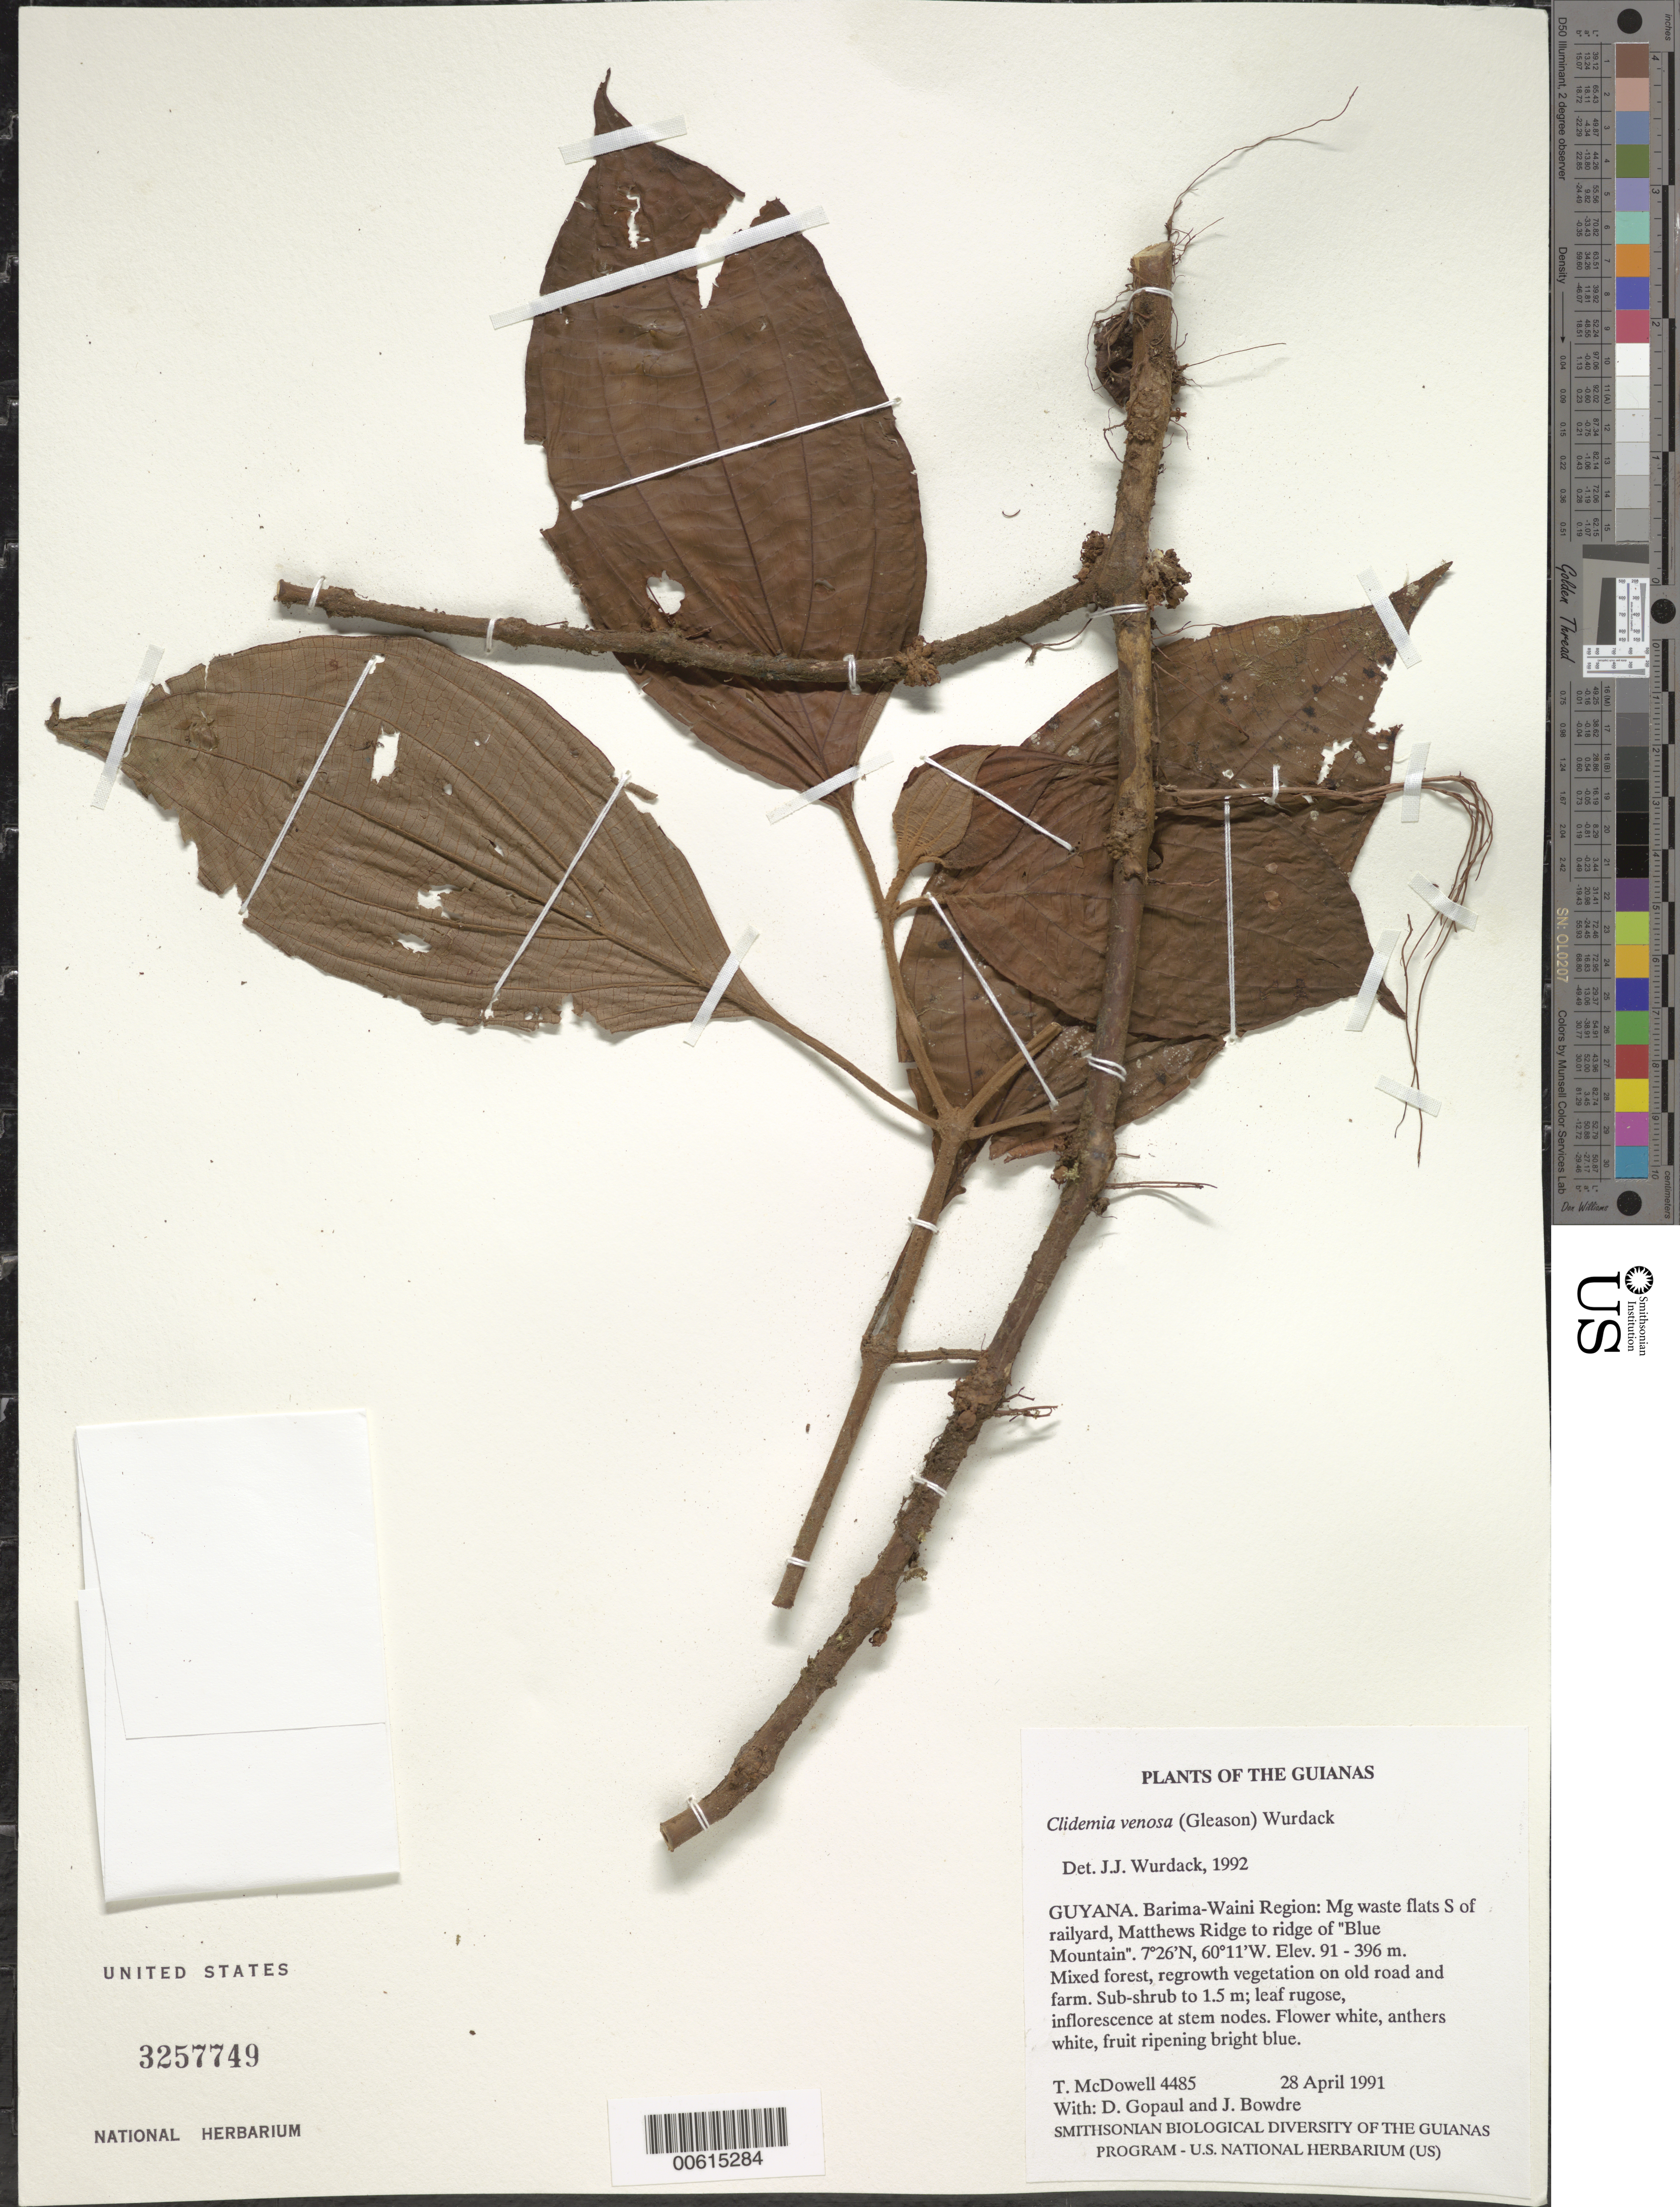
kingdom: Plantae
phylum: Tracheophyta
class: Magnoliopsida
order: Myrtales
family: Melastomataceae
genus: Clidemia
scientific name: Clidemia venosa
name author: (Gleason) Wurdack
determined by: Wurdack, John J., (US), US (UNITED STATES)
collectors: T. McDowell, D. Gopaul & J. Bowdre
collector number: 4485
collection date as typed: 28 April 1991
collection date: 1991-04-28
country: Guyana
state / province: Barima-Waini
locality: Mg waste flats S of railyard, Matthews Ridge to ridge of "Blue Mountain"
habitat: Mixed forest, regrowth vegetation on old road and farm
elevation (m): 91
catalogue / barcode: US 3257749